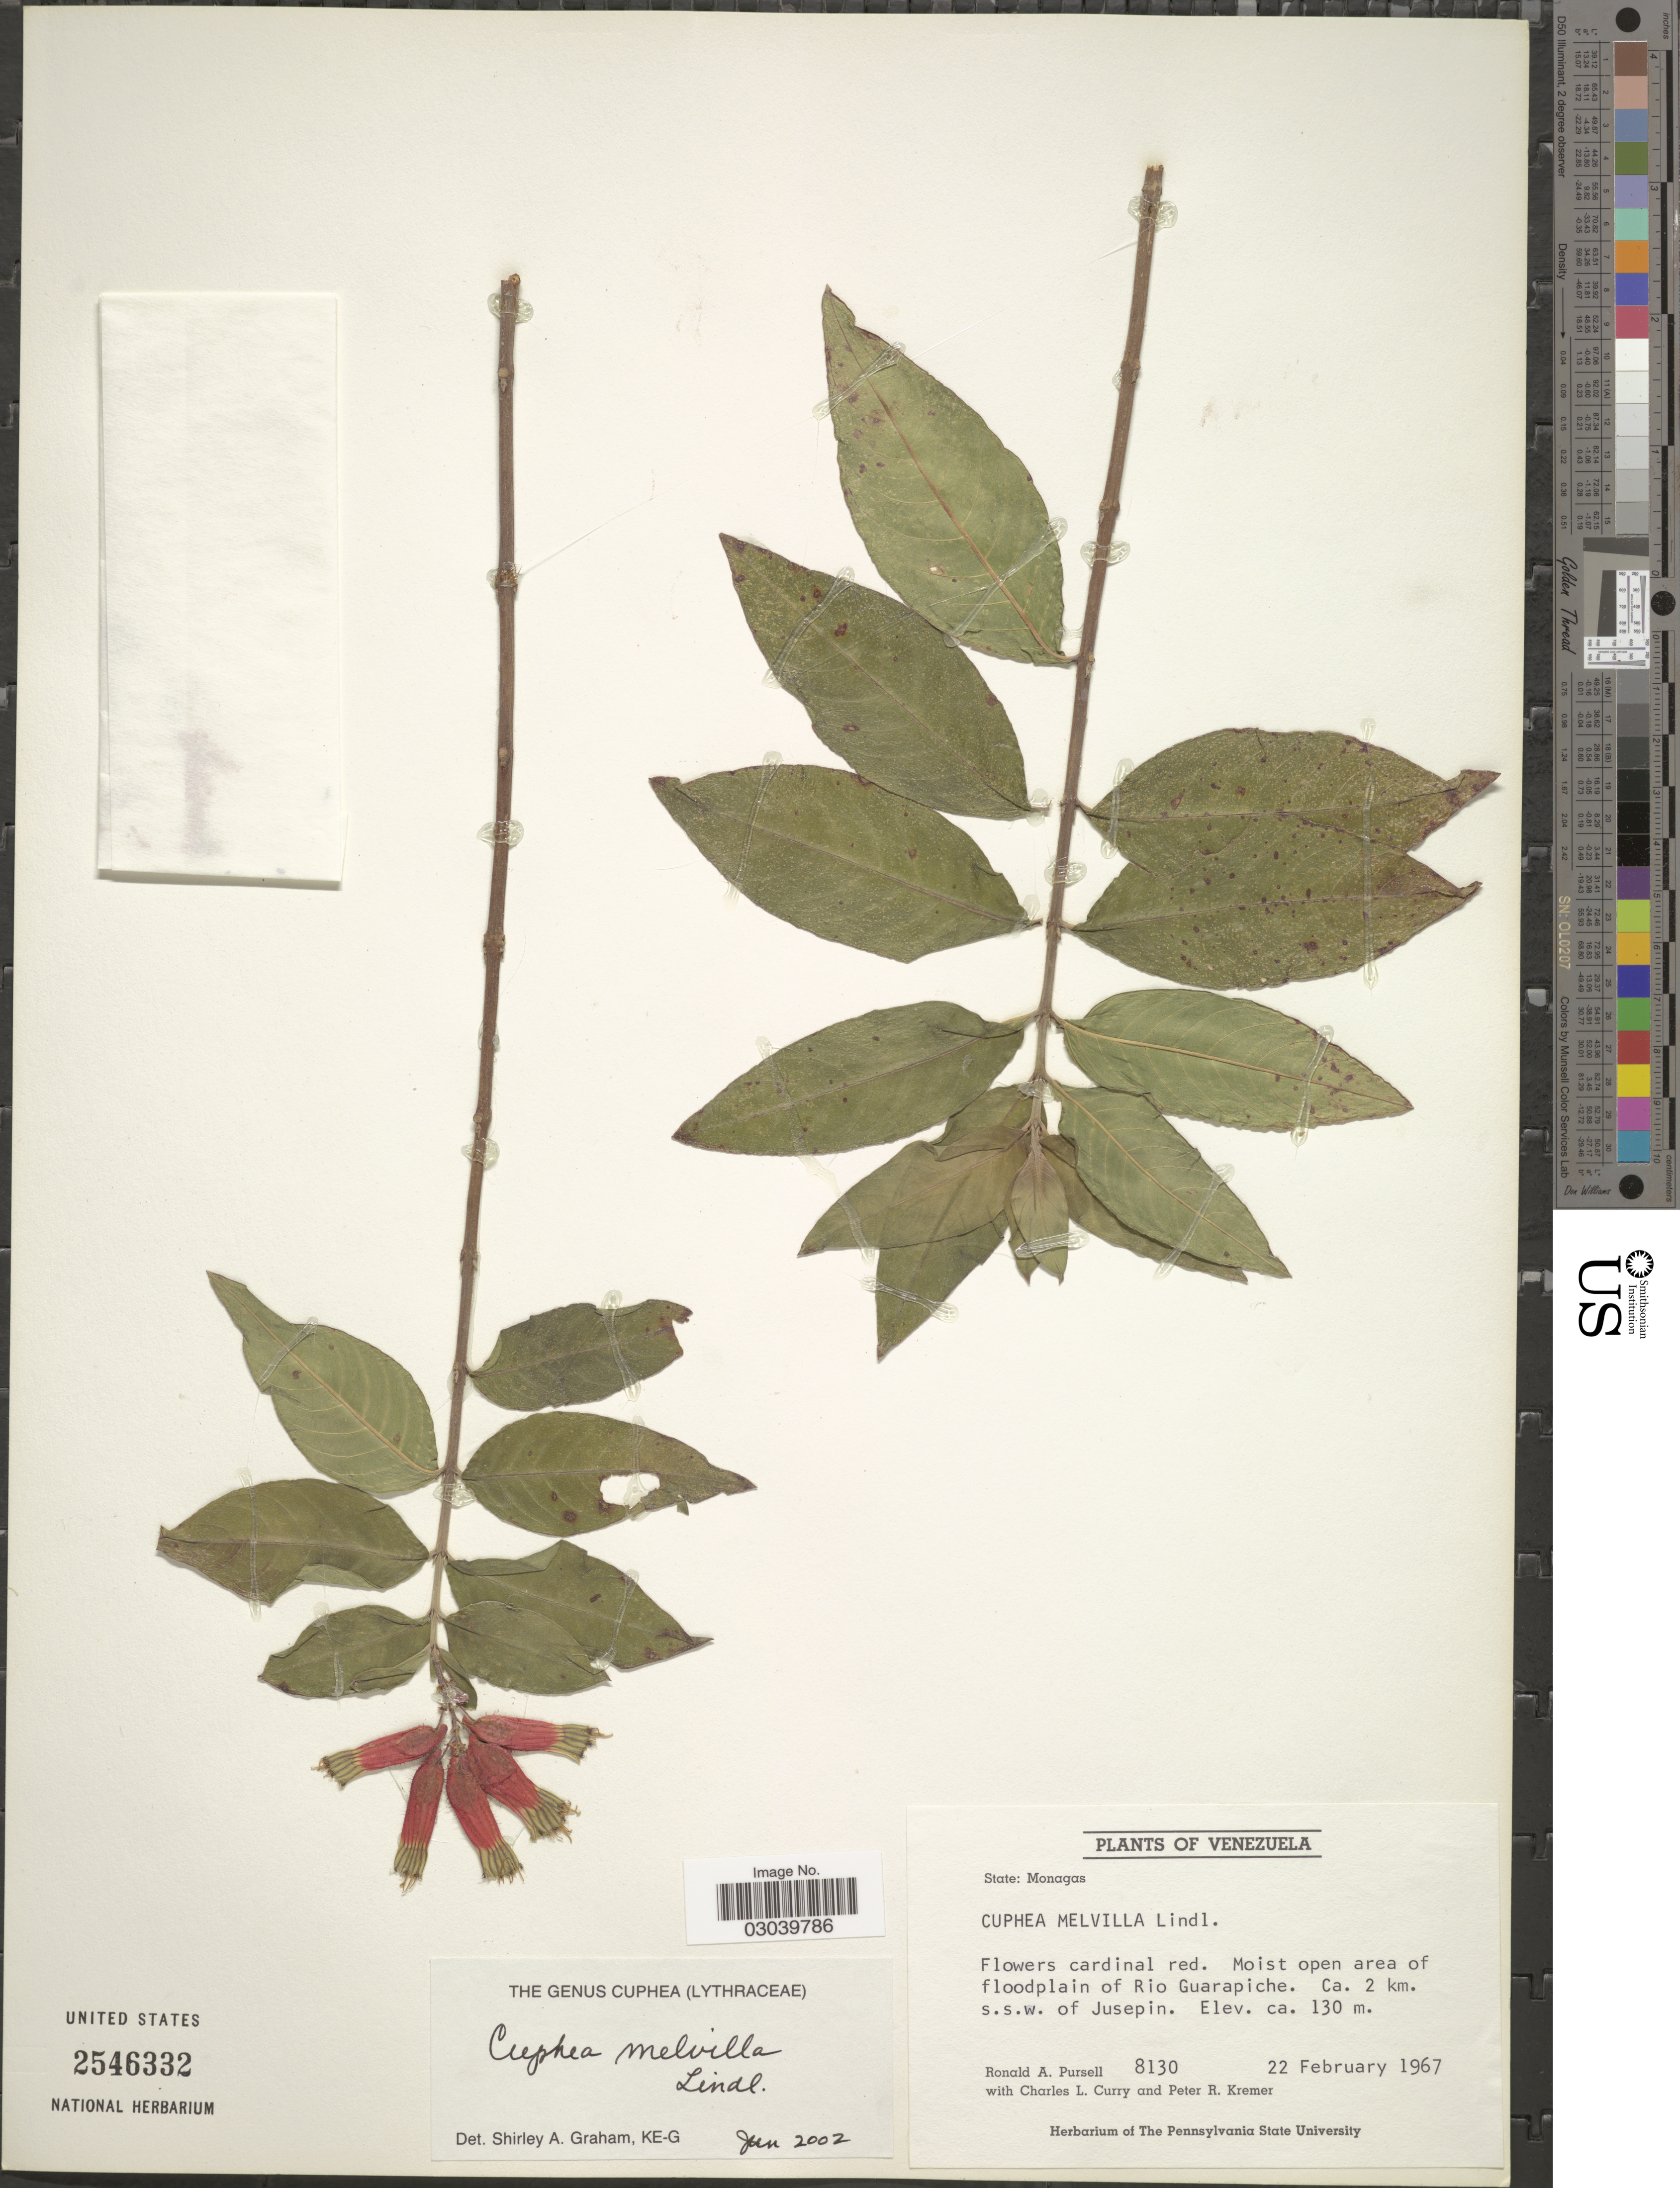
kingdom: Plantae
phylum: Tracheophyta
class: Magnoliopsida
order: Myrtales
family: Lythraceae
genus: Cuphea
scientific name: Cuphea melvilla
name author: Lindl.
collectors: R. A. Pursell, C. L. Curry & P. Kremer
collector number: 8130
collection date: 1967-02-22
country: Venezuela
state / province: Monagas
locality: Moist open area of floodplain of Rio Guarapiche. Ca. 2 km. s.s.w. of Jusepin.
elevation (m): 130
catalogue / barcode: US 2546332